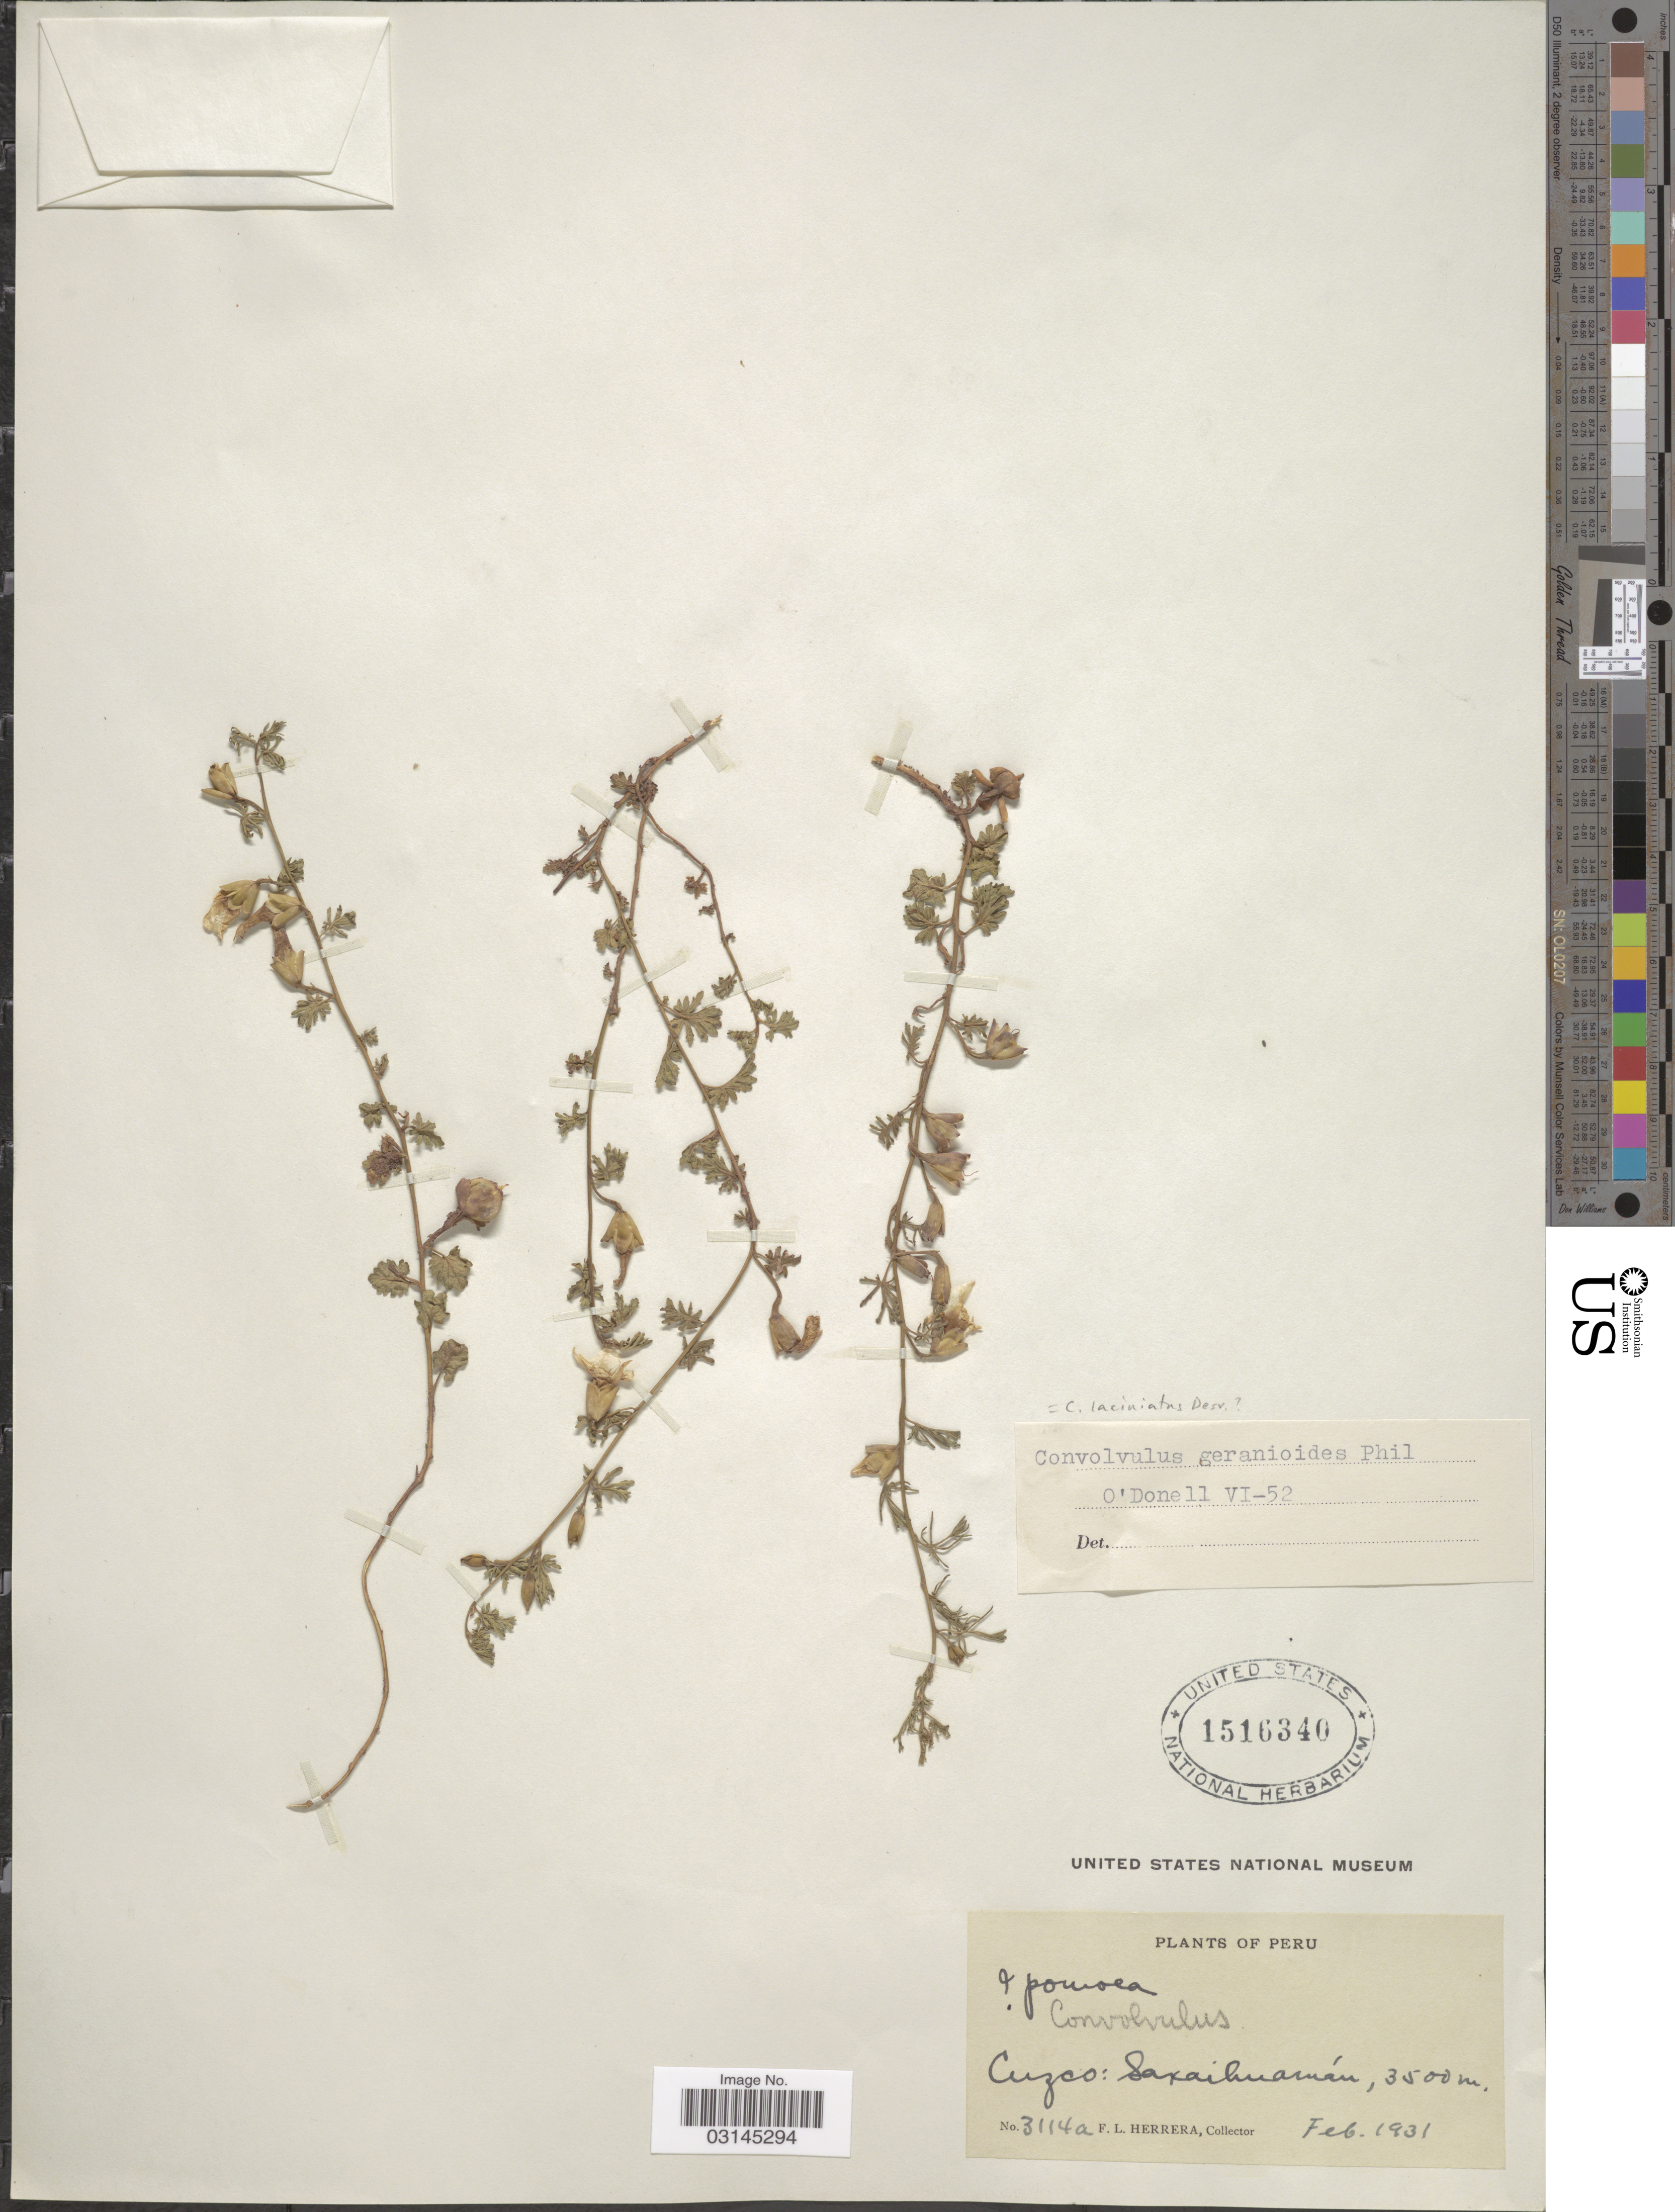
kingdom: Plantae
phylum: Tracheophyta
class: Magnoliopsida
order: Solanales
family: Convolvulaceae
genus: Convolvulus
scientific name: Convolvulus laciniatus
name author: Desr.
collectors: F. L. Herrera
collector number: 3114a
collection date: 1931-02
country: Peru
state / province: Cusco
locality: Cuzco: Saxaihuamán.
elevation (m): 3500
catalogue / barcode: US 1516340